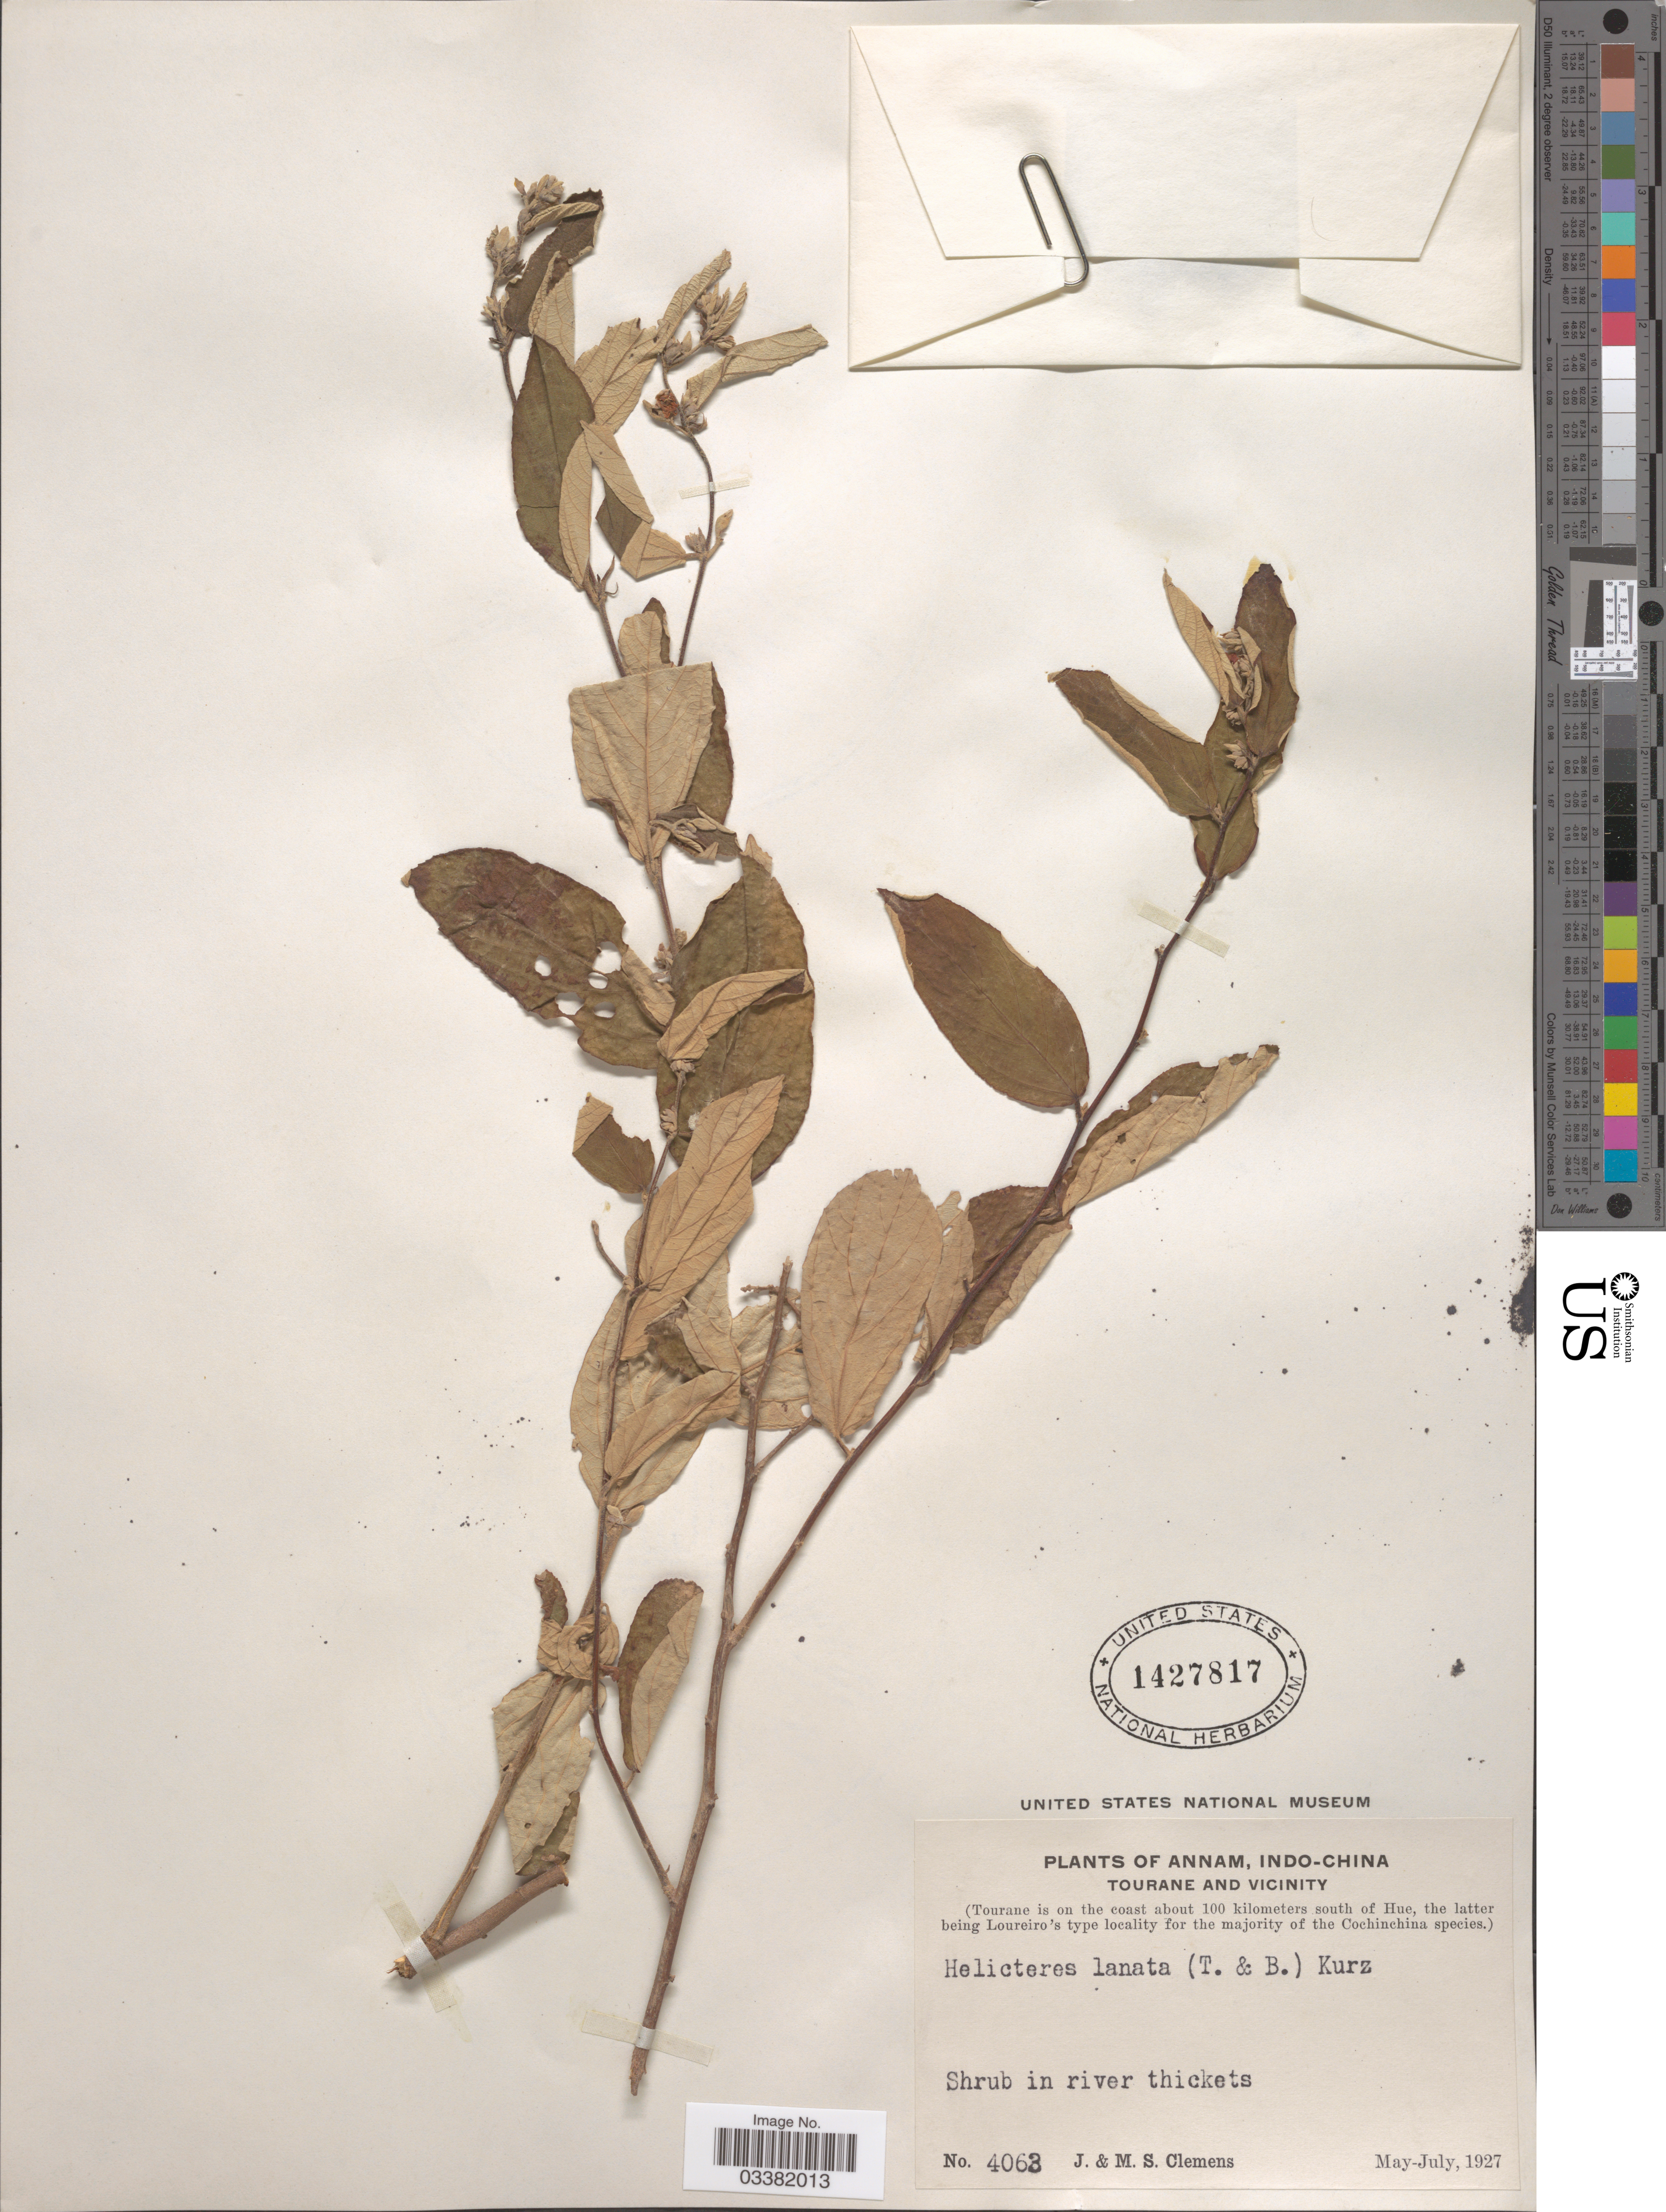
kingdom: Plantae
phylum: Tracheophyta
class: Magnoliopsida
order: Malvales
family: Malvaceae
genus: Helicteres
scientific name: Helicteres lanata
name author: (Teijsm. & Binn.) Kurz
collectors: J. Clemens & M. S. Clemens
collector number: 4063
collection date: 1927-05/1927-07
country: Vietnam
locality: Annam, Indo-China. Tourane and vicinity. (Tourane is on the coast about 100 kilometers south of Hue).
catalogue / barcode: US 1427817